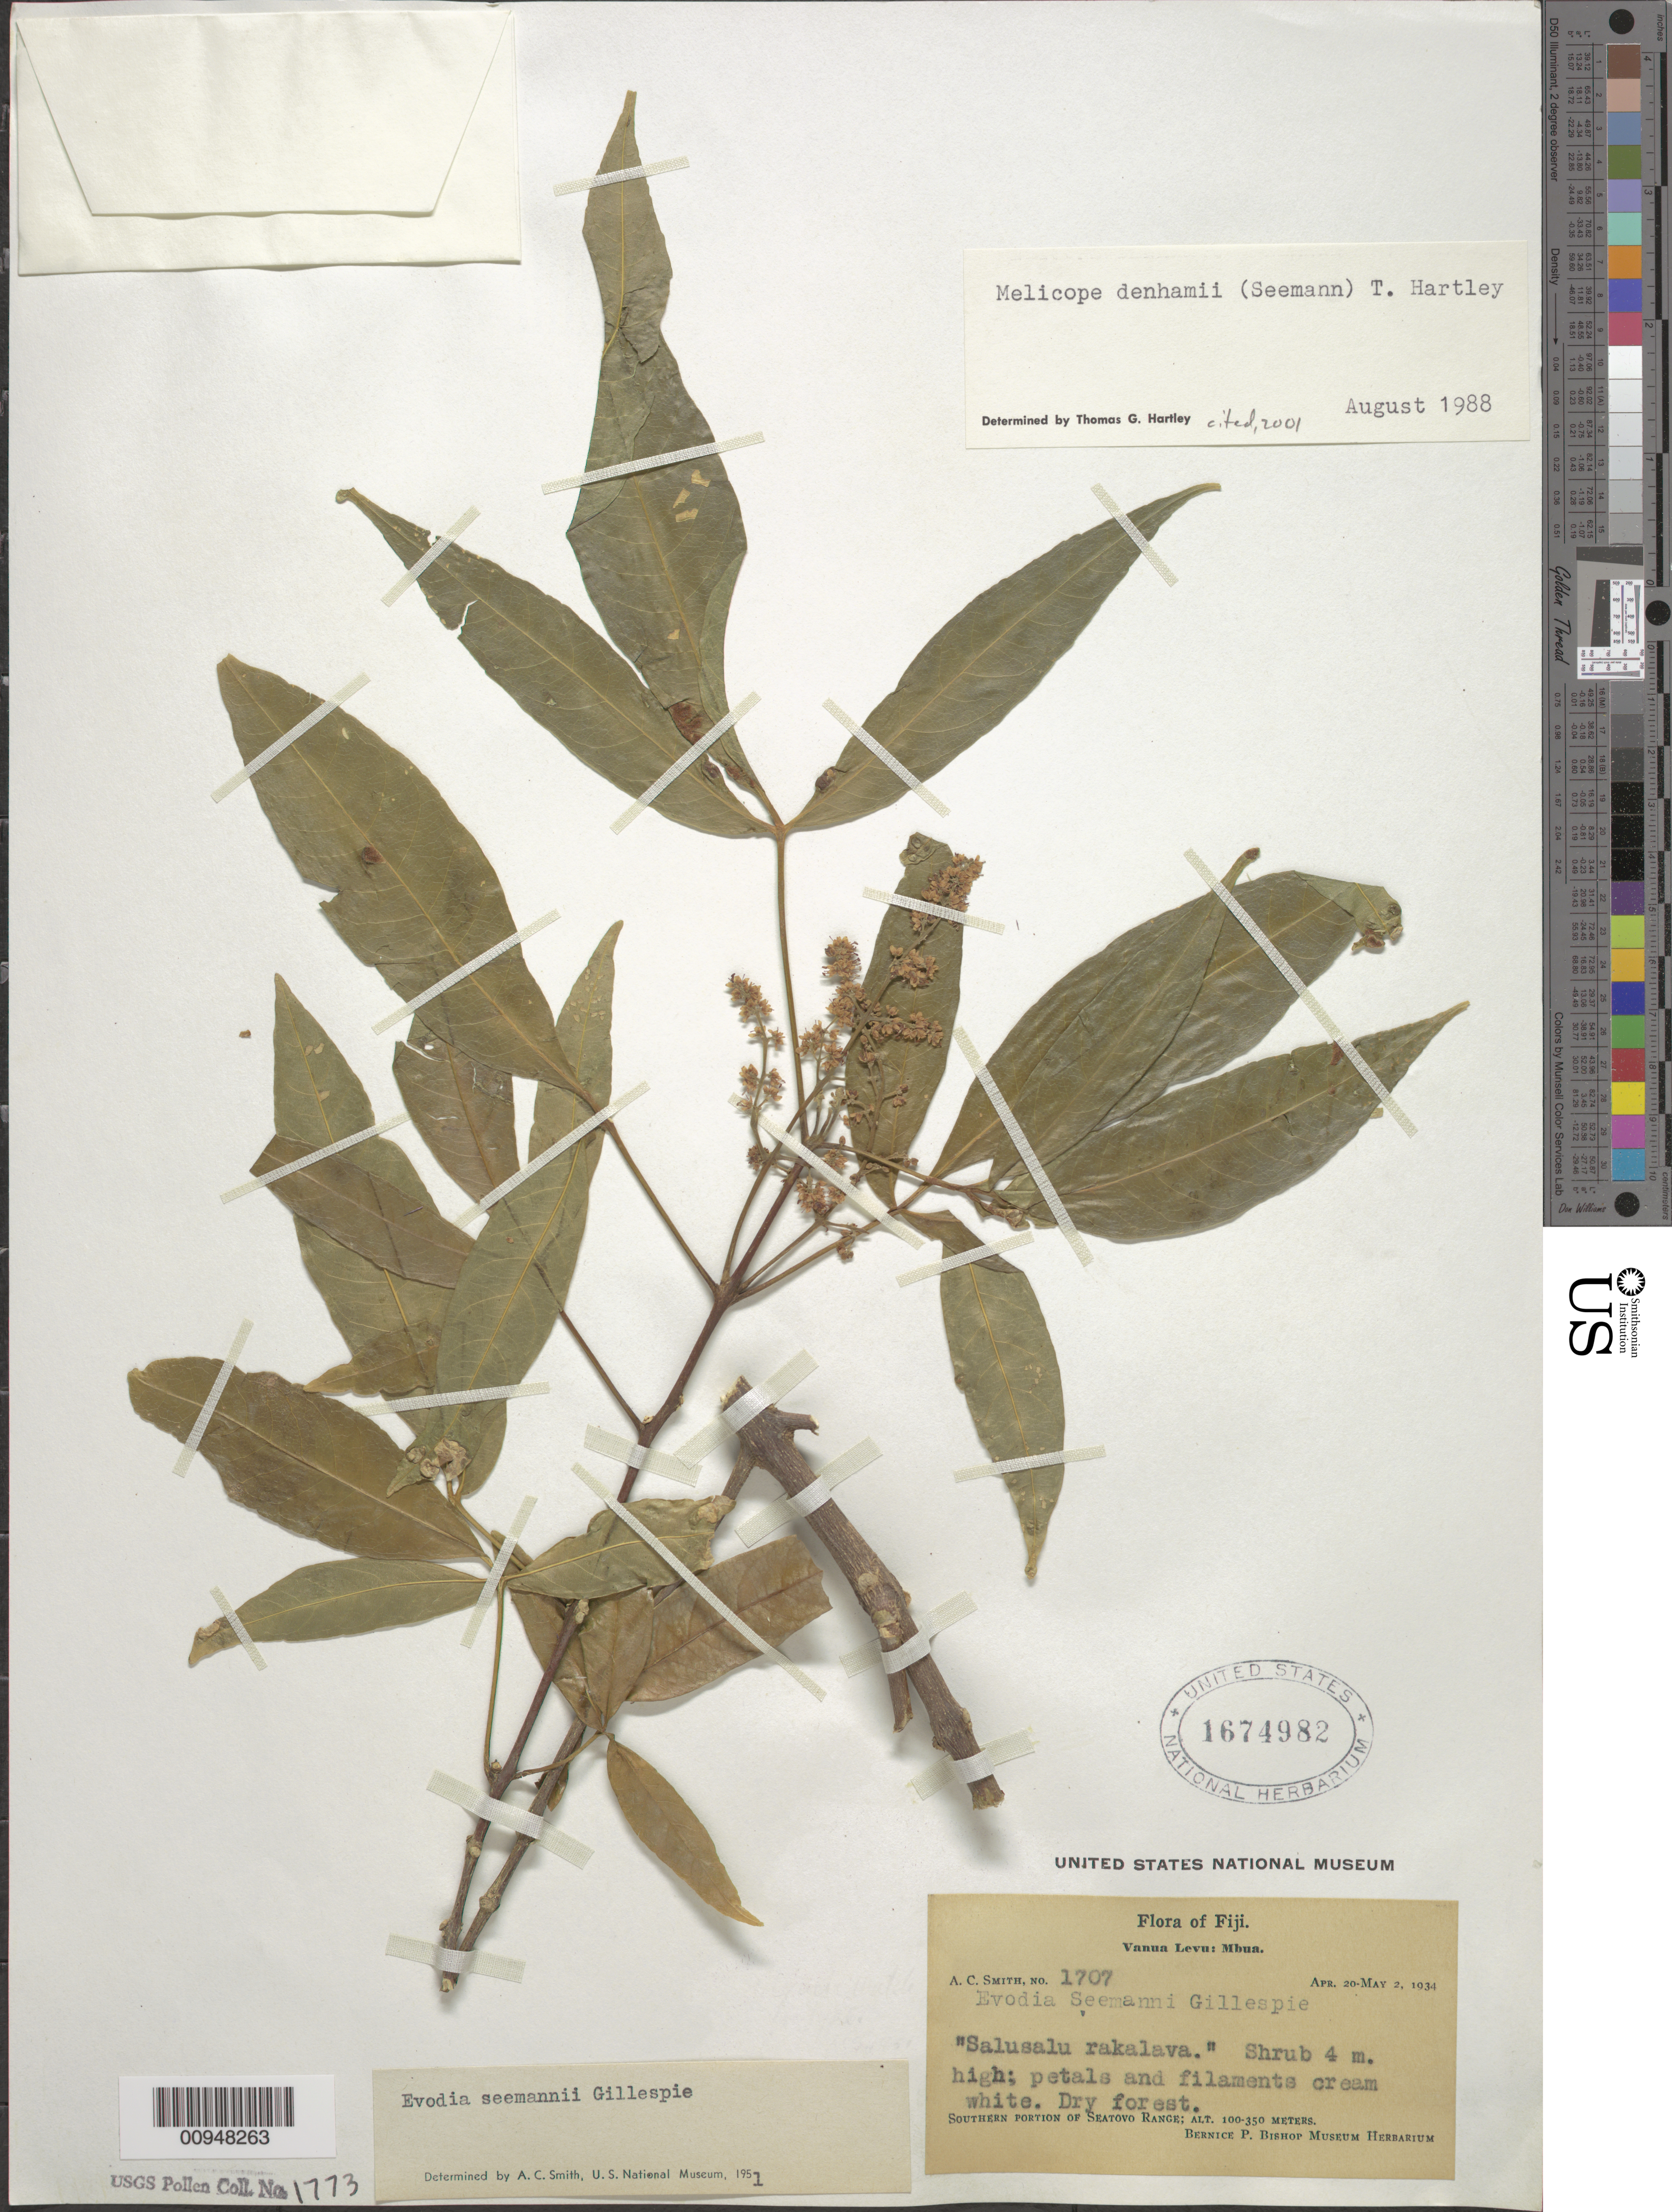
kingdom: Plantae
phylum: Tracheophyta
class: Magnoliopsida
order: Sapindales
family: Rutaceae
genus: Melicope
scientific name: Melicope denhamii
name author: (Seem.) T.G. Hartley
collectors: C. A. Smith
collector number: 1707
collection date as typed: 20 Apr 1934 to 02 May 1934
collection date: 1934-04-20/1934-05-02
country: Fiji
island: Mbua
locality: S portion of Seatovo Range.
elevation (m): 100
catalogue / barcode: US 1674982